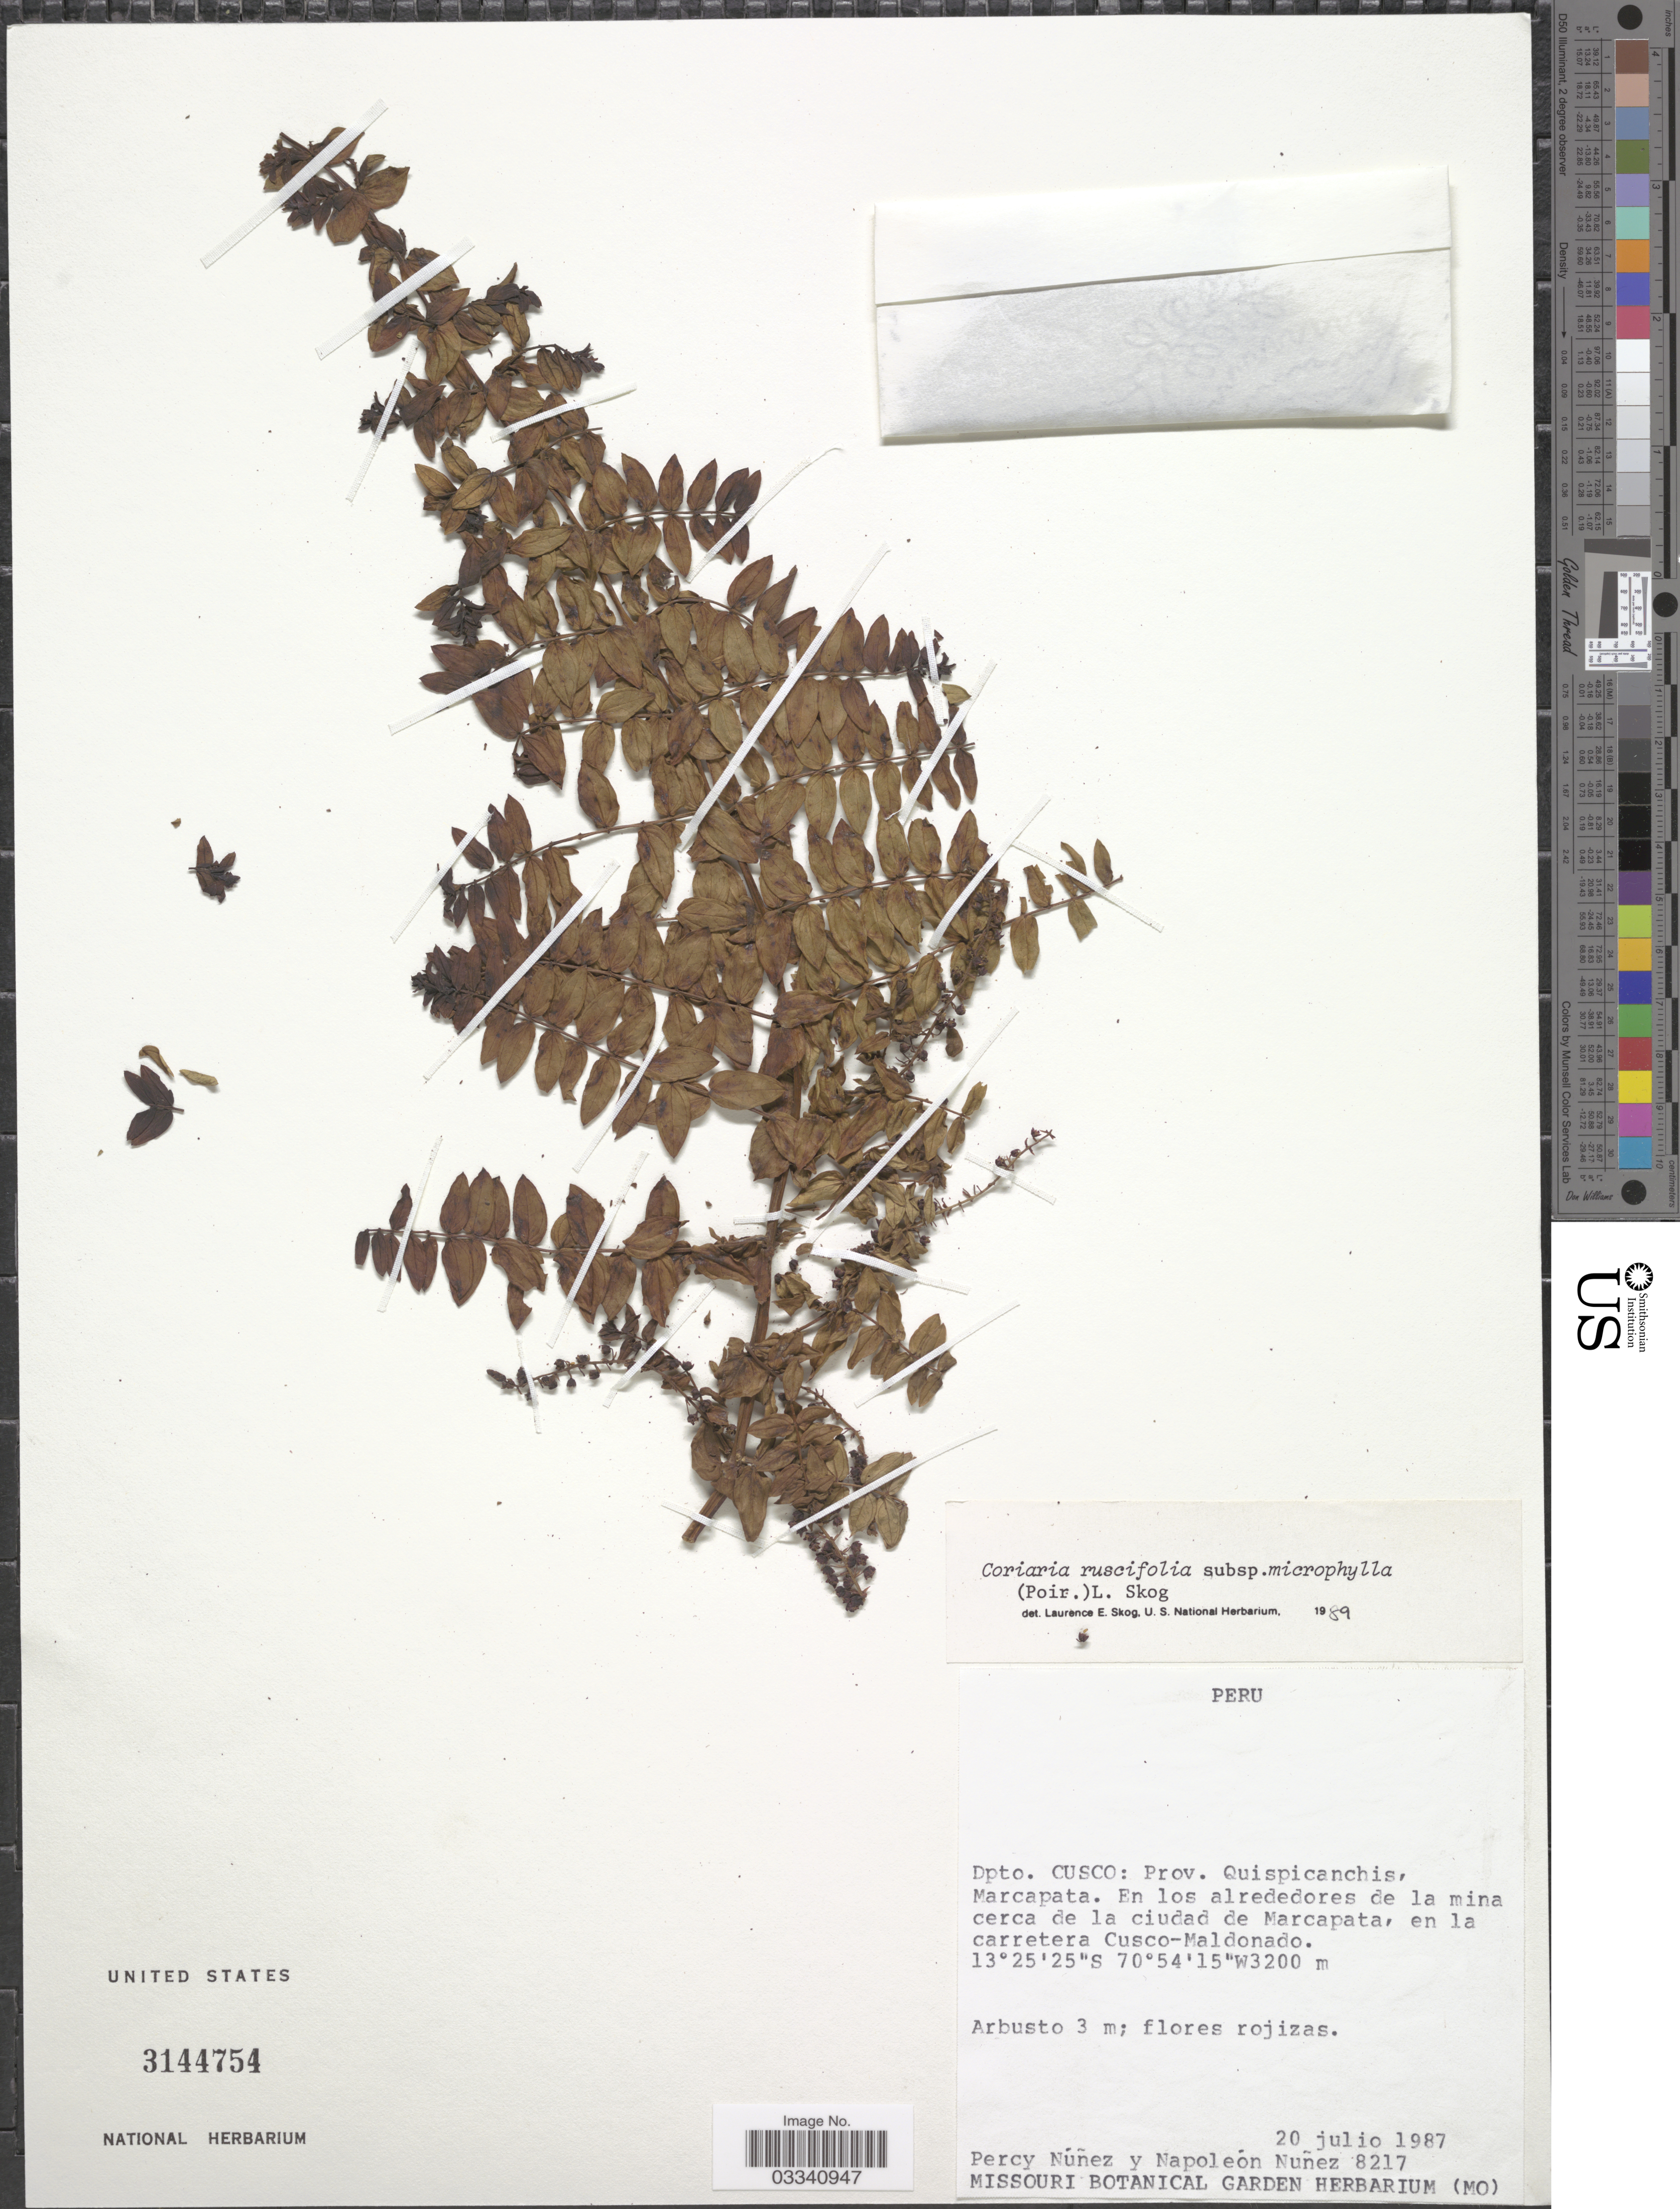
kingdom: Plantae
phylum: Tracheophyta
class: Magnoliopsida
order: Cucurbitales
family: Coriariaceae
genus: Coriaria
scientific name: Coriaria ruscifolia subsp. microphylla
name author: (Poir.) L.E. Skog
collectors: P. Nuñez V. & N. Nunez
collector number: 8217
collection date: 1987-07-20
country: Peru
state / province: Cusco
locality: Dpto. Cusco: Prov. Quispicanchis, Marcapata. En los alrededores de la mina cerca de la ciudad de Marcapata, en la carretera Cusco-Maldonado.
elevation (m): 3200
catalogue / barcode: US 3144754